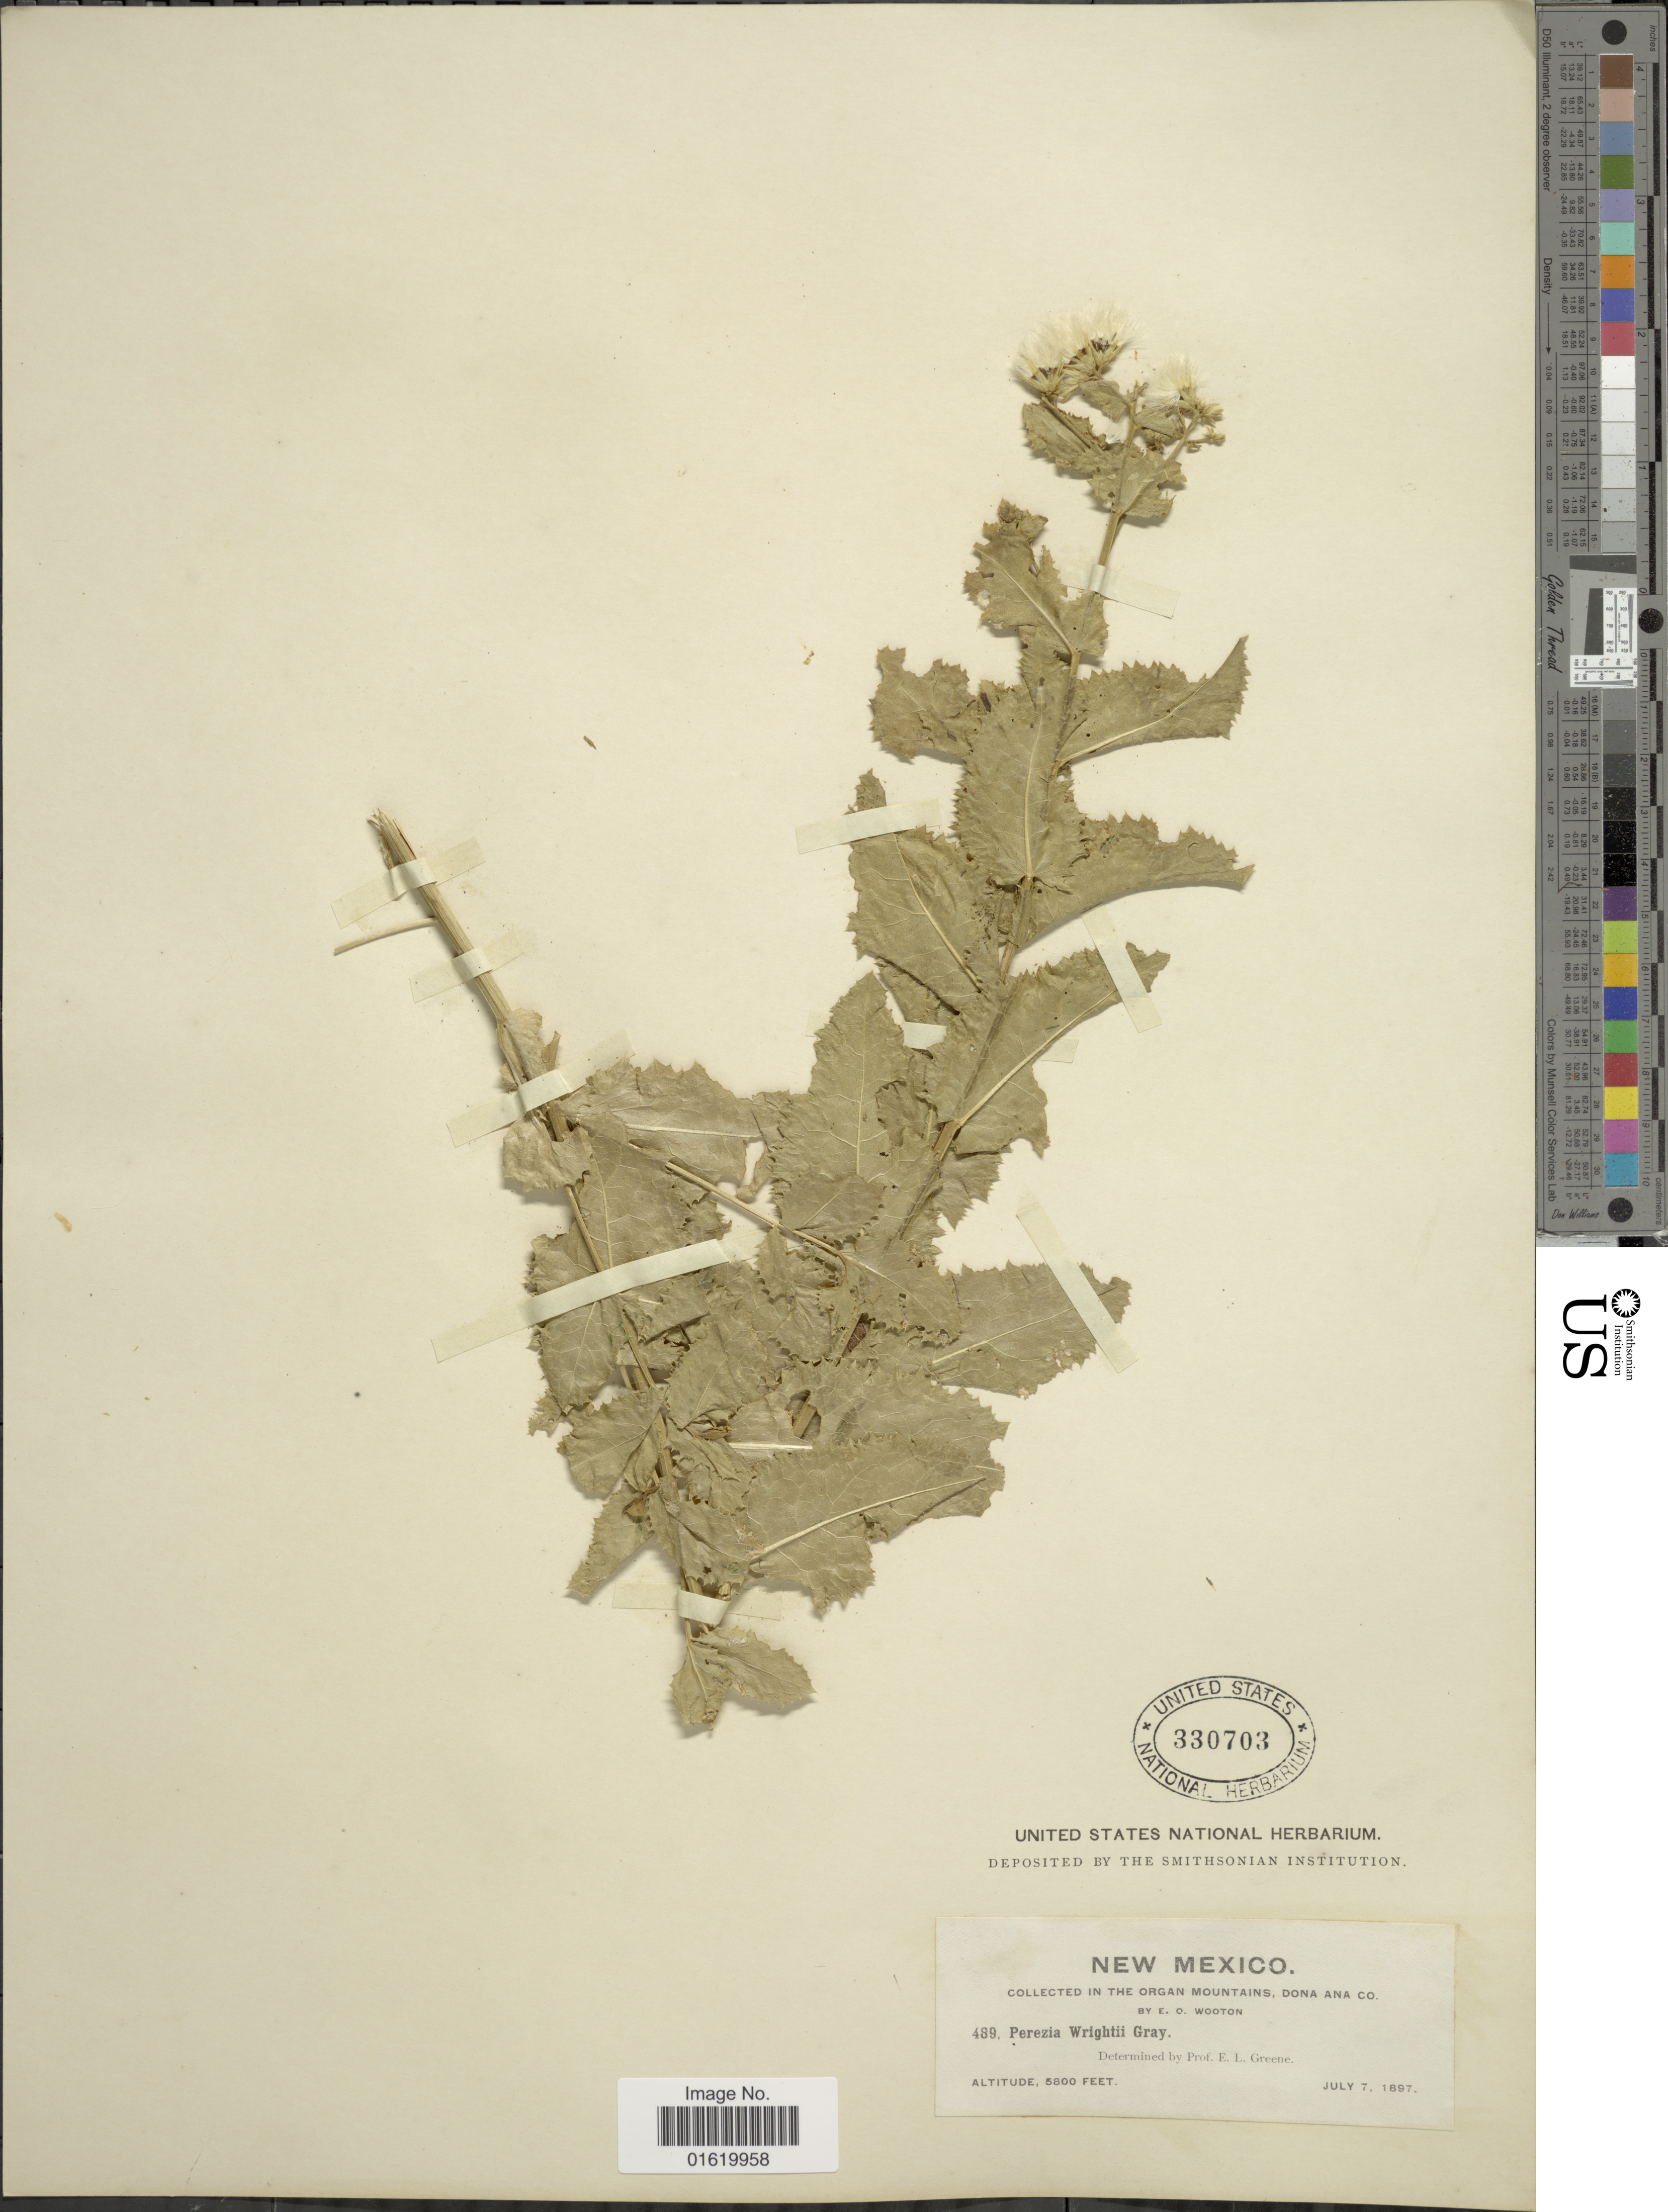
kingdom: Plantae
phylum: Tracheophyta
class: Magnoliopsida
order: Asterales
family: Asteraceae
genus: Acourtia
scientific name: Acourtia wrightii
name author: (A. Gray) Reveal & R.M. King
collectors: E. O. Wooton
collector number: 489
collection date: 1897-07-07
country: United States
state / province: New Mexico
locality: In the Organ Mountains, Dona Ana Co.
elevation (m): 1768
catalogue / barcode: US 330703